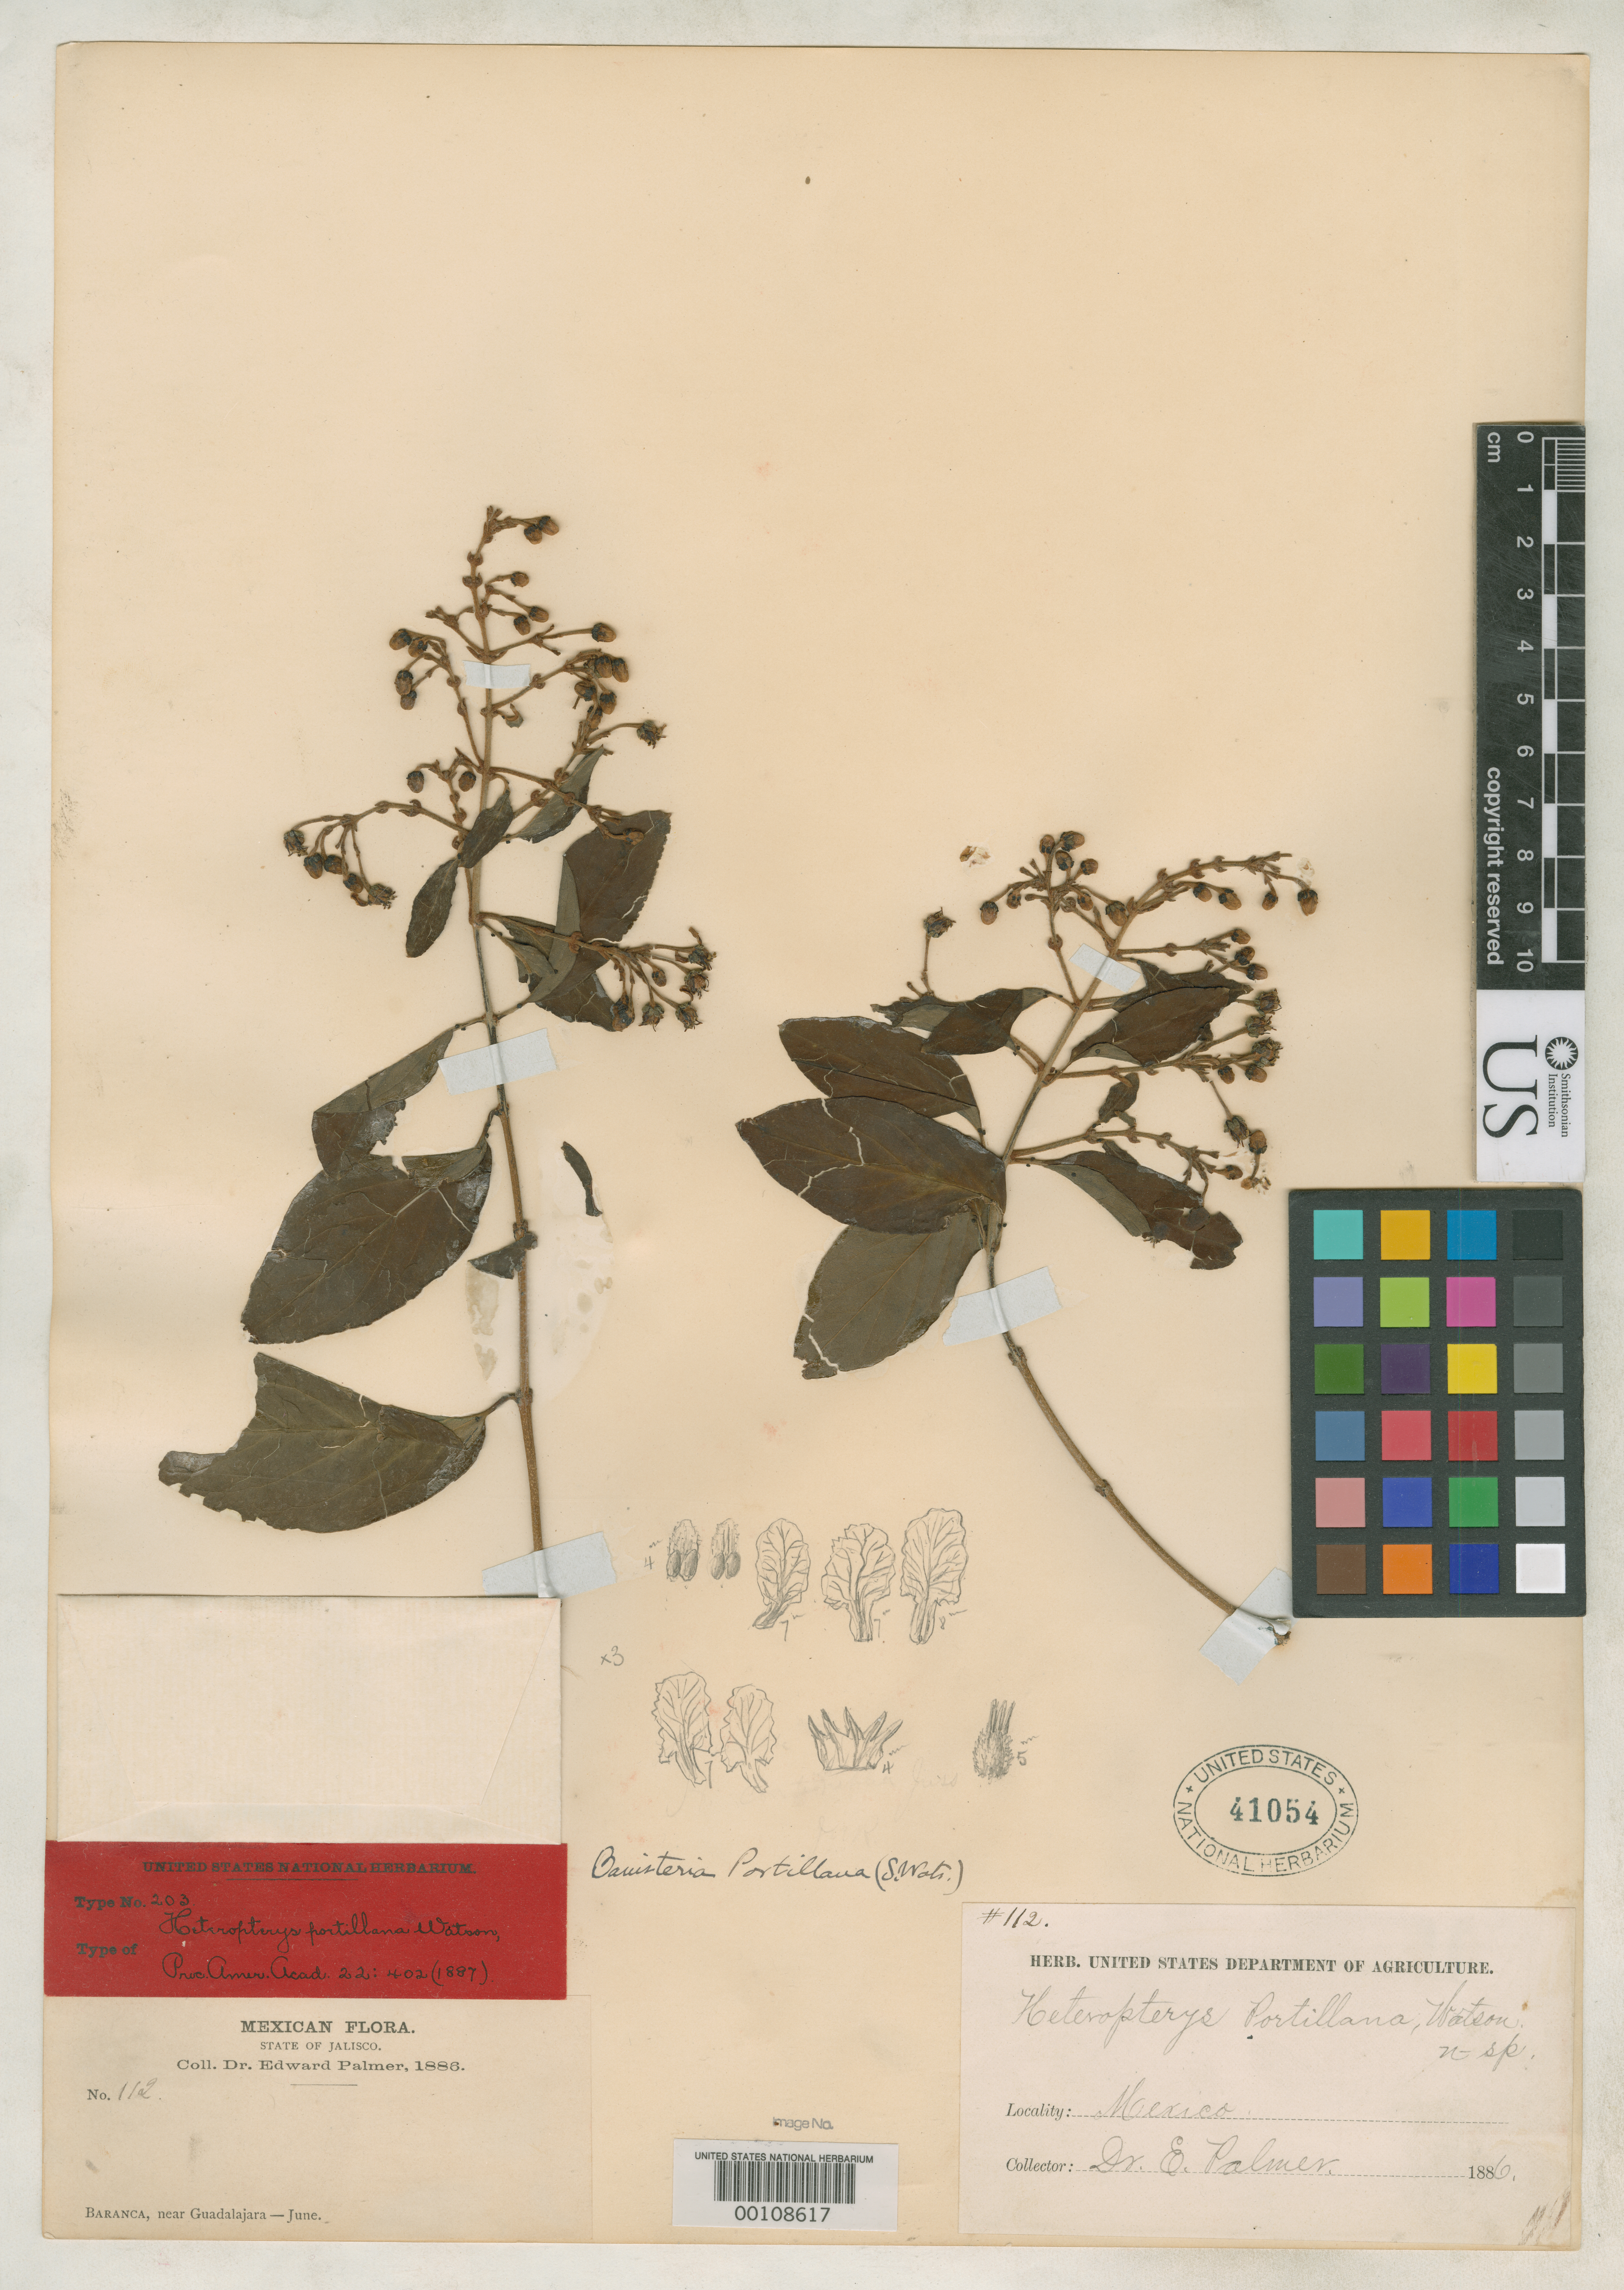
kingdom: Plantae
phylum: Tracheophyta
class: Magnoliopsida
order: Malpighiales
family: Malpighiaceae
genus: Heteropterys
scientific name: Heteropterys portillana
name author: S. Watson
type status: Isotype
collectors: E. Palmer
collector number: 112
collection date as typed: Jun 1886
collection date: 1886-06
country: Mexico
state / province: Jalisco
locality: Barranca, near Guadalajara.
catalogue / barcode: US 41054